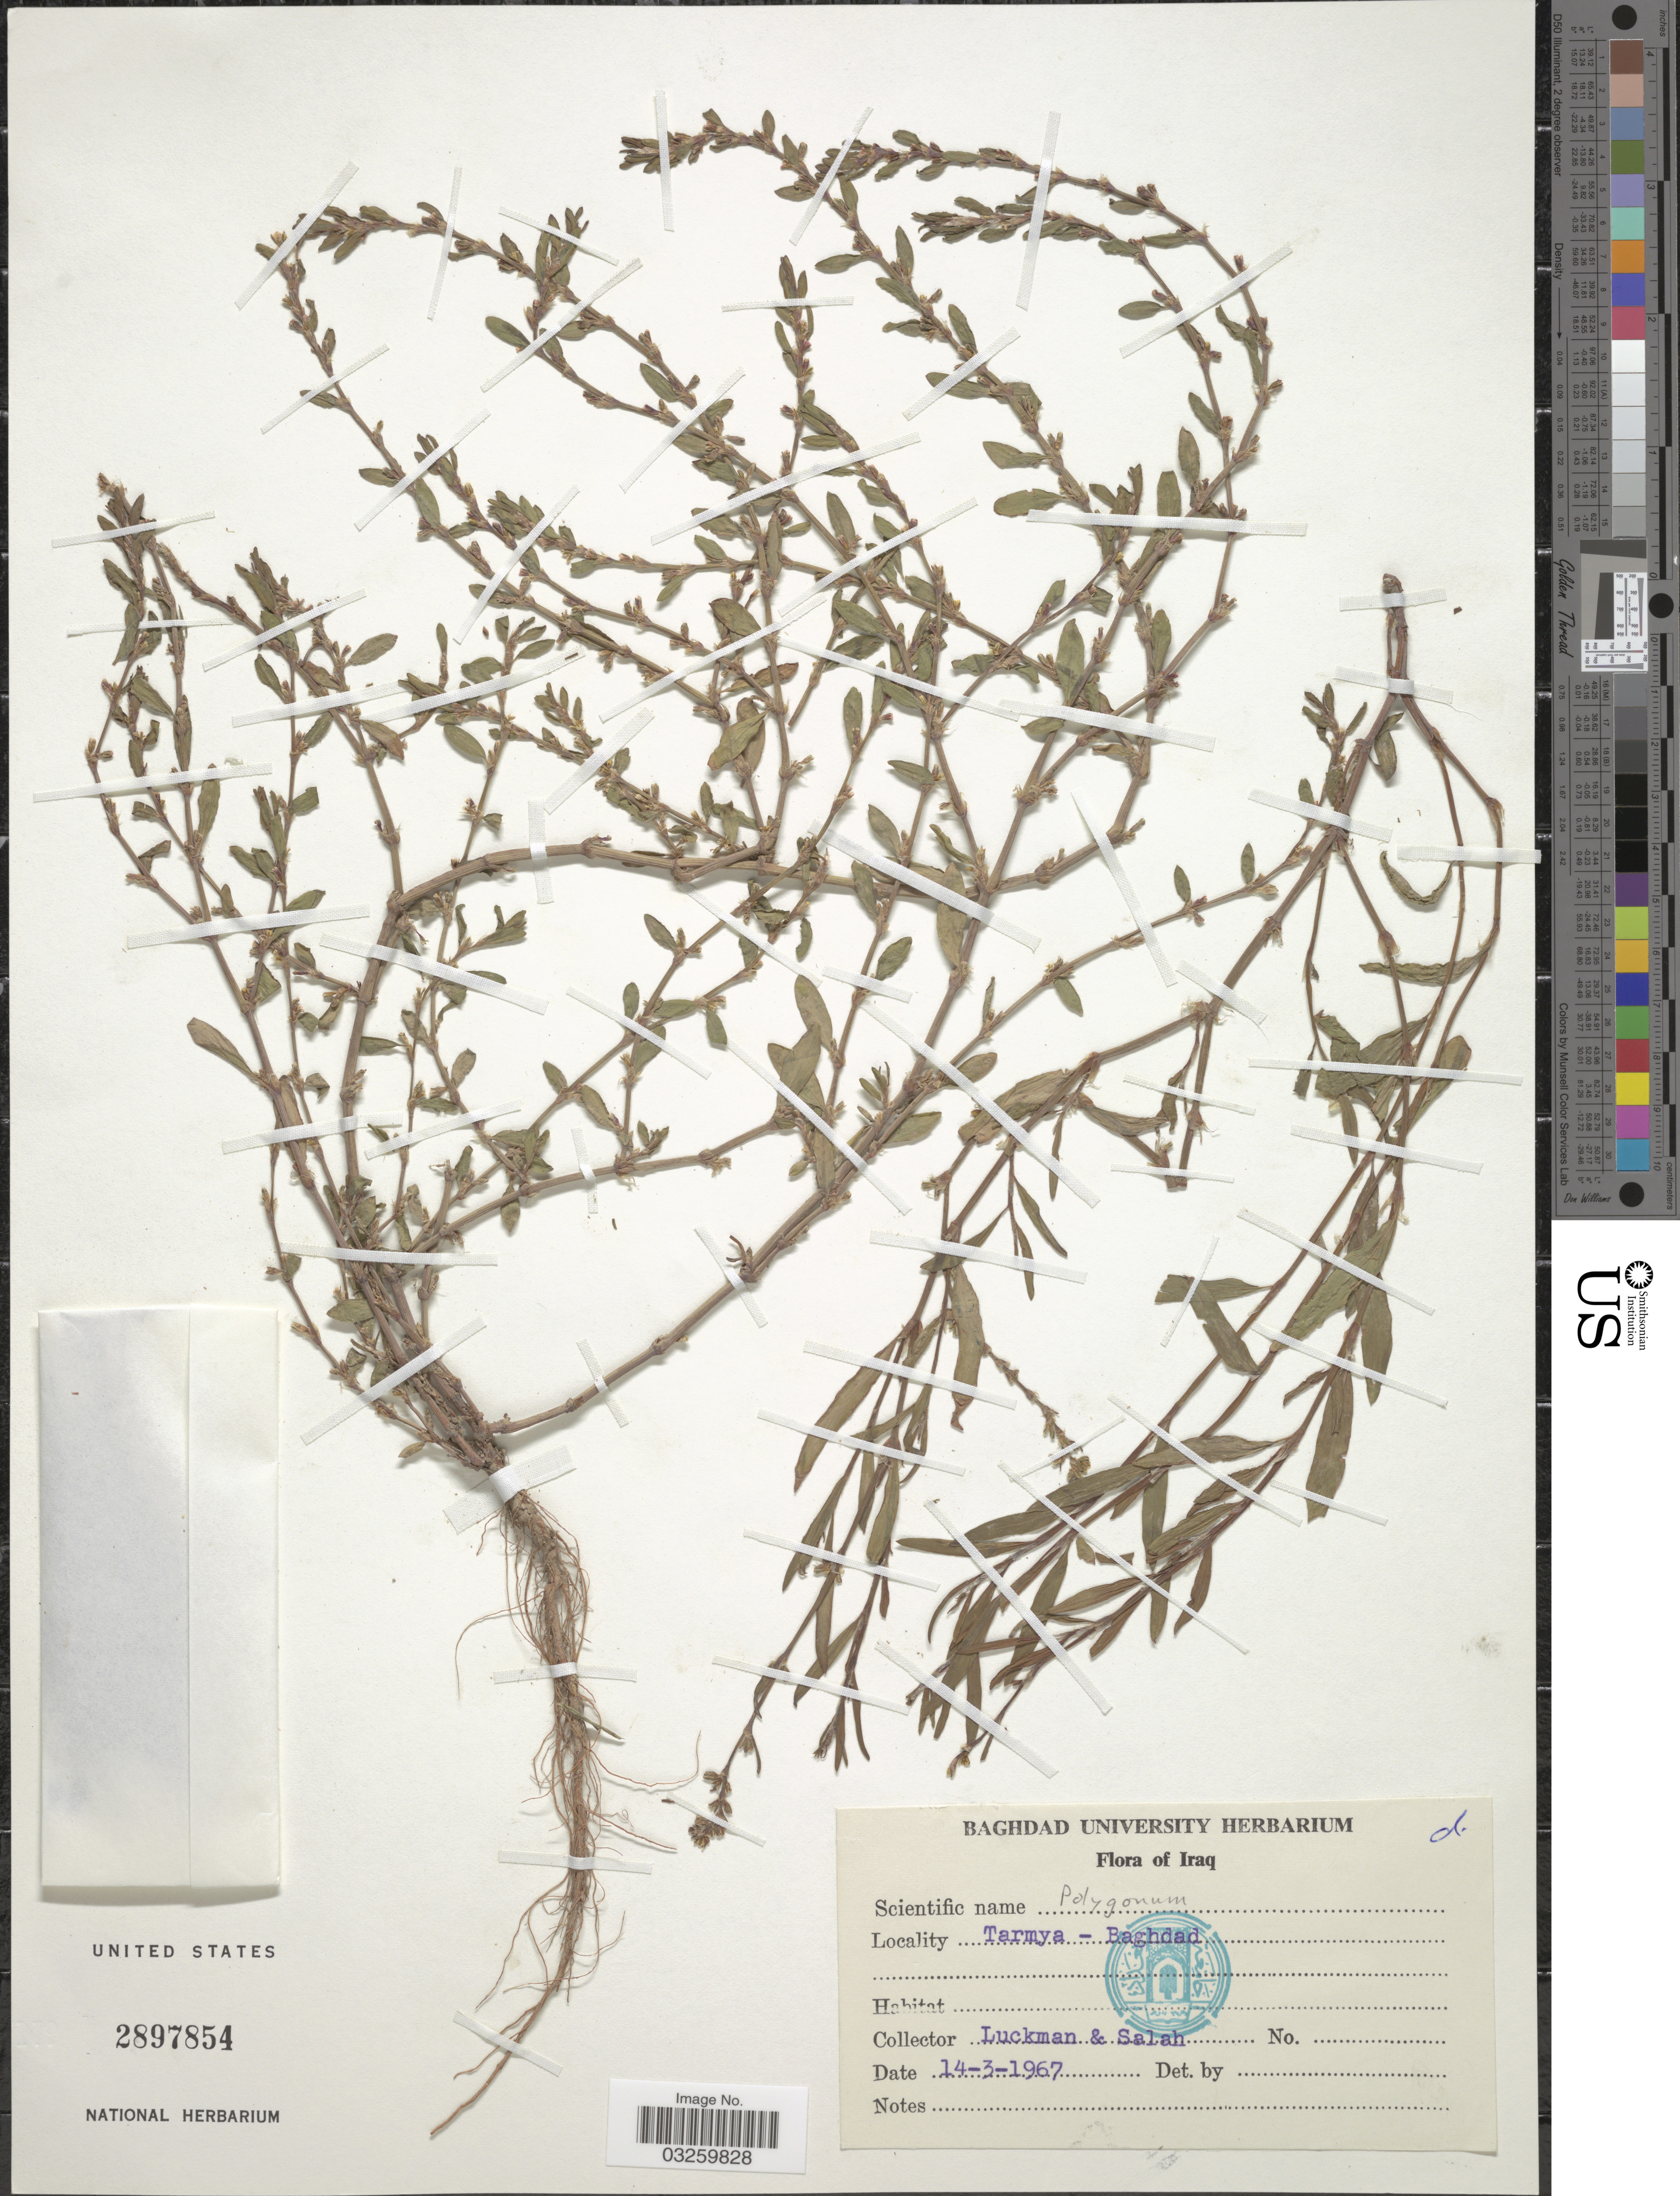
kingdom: Plantae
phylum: Tracheophyta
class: Magnoliopsida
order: Caryophyllales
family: Polygonaceae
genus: Polygonum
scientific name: Polygonum sp.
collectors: Luckman, -- & Salah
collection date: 1967-03-14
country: Iraq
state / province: Baghdad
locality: Tarmya.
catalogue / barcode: US 2897854